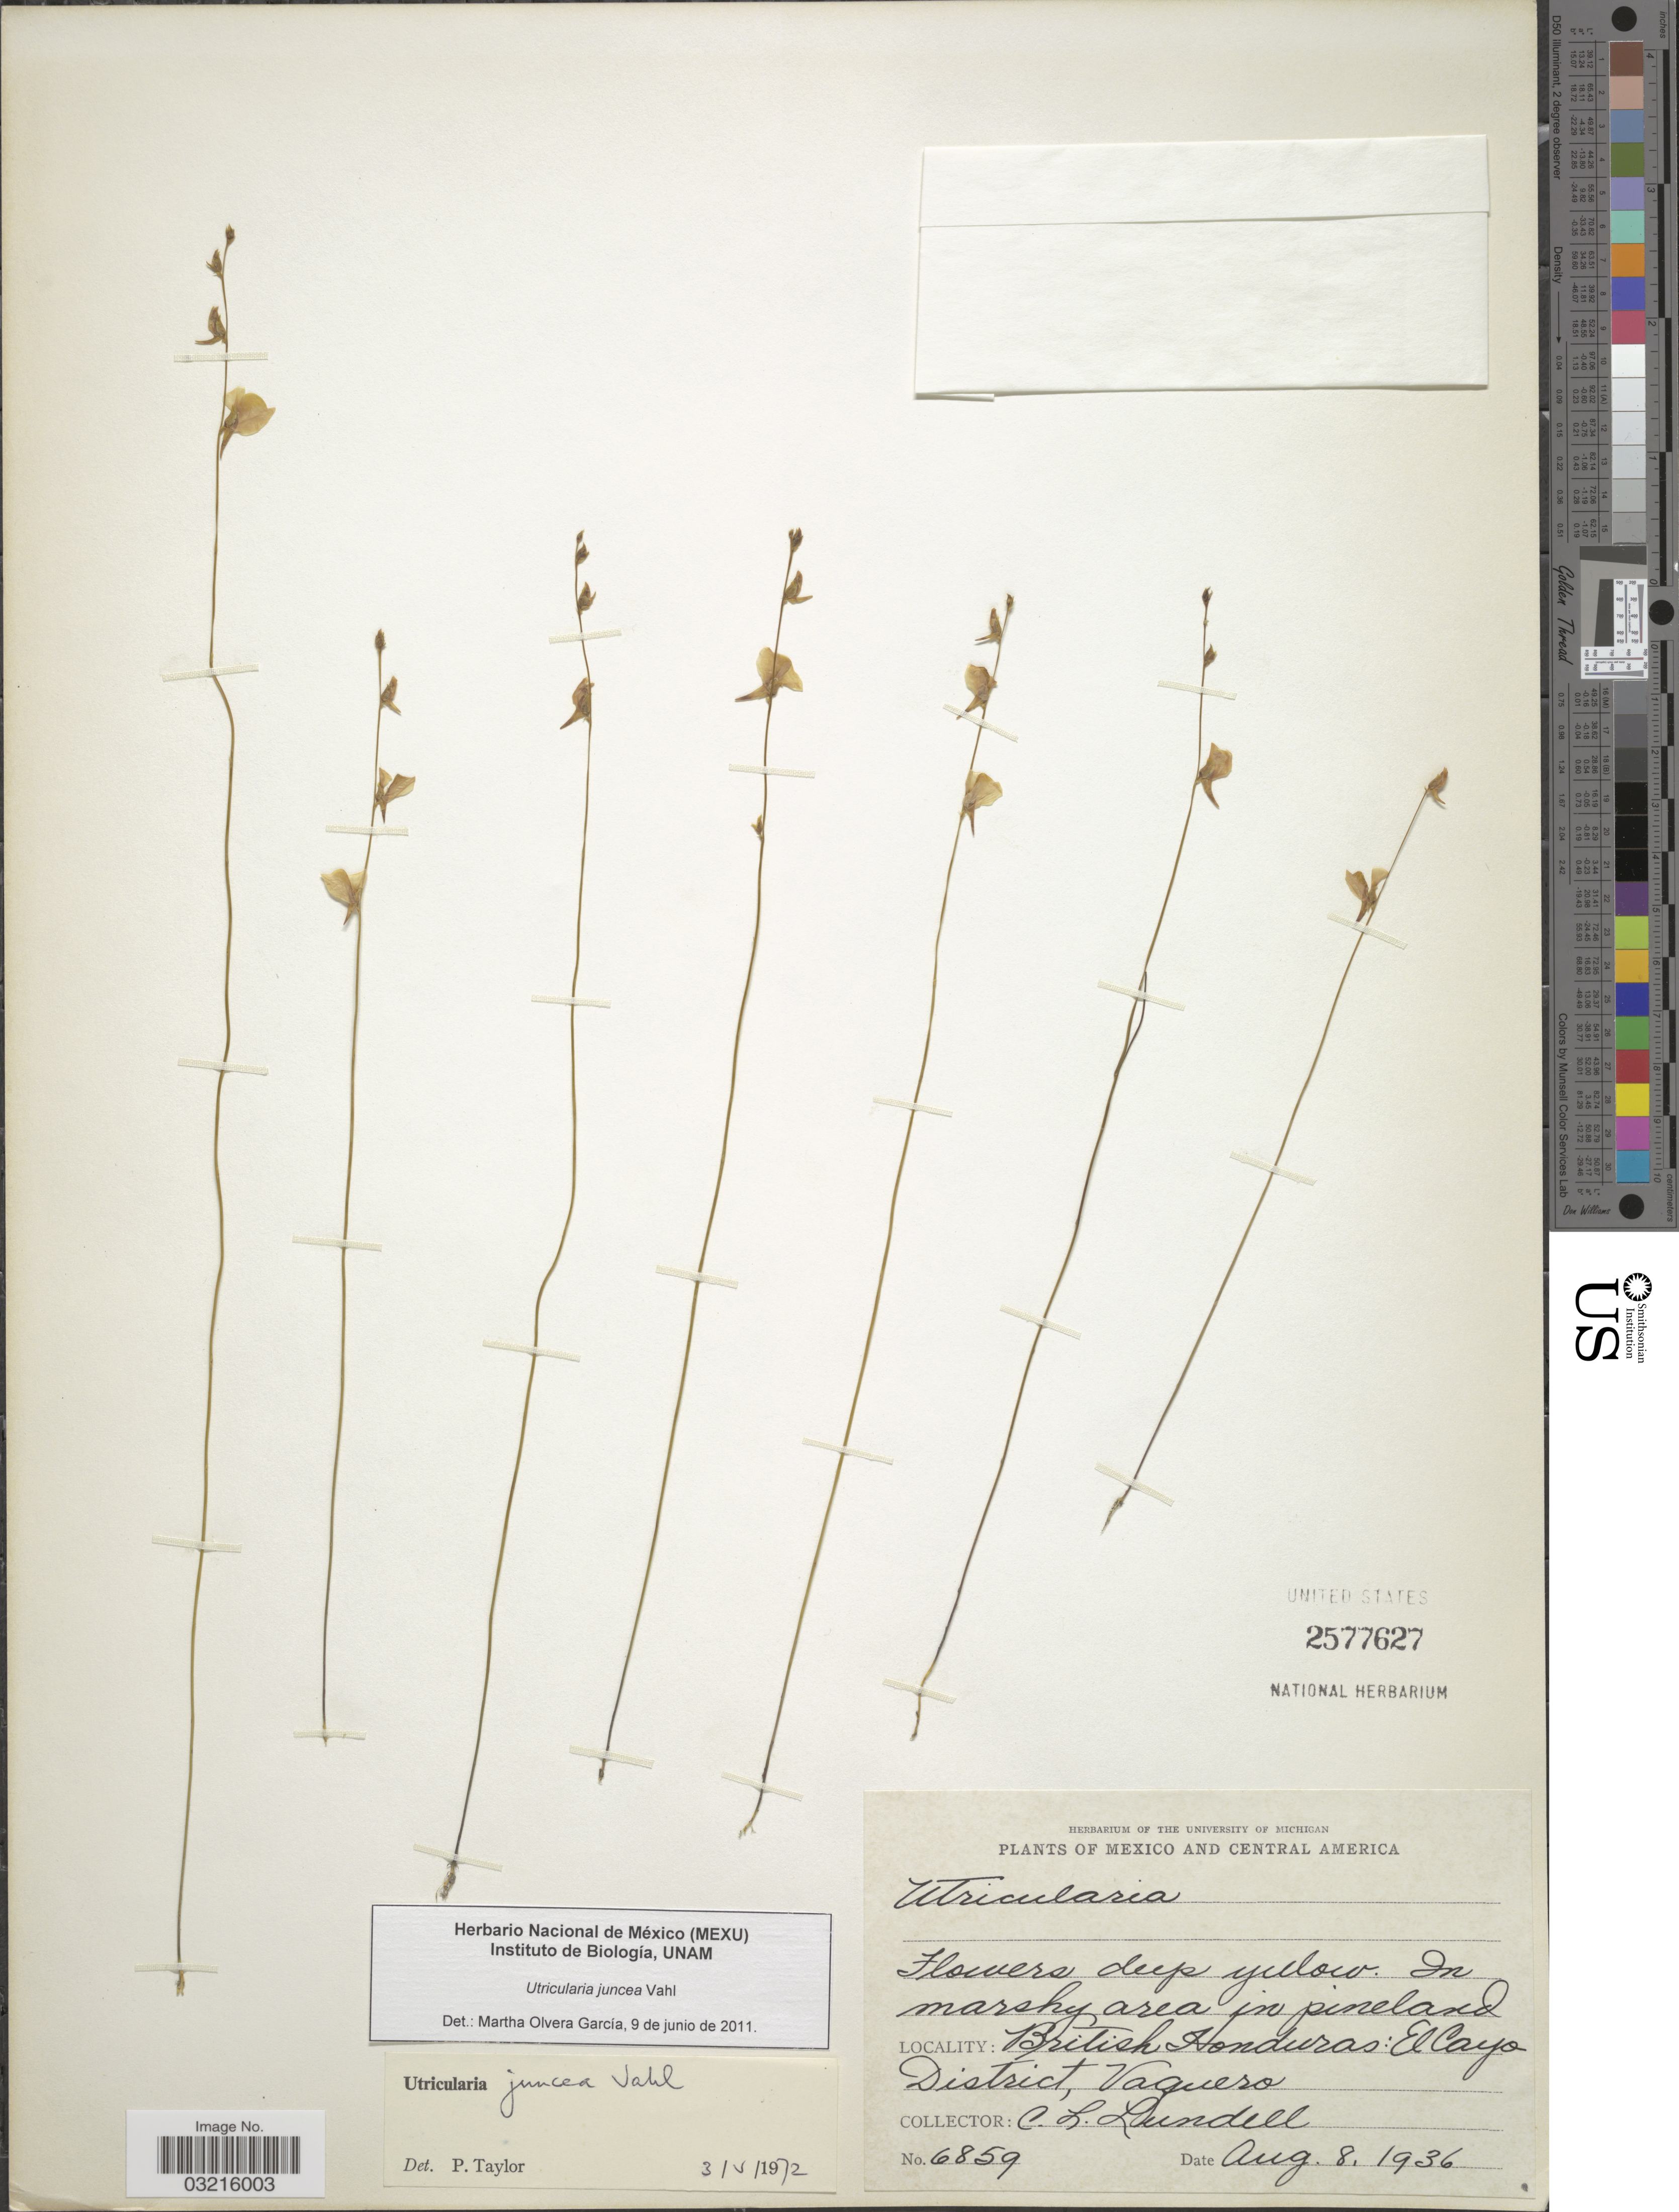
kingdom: Plantae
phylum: Tracheophyta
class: Magnoliopsida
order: Lamiales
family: Lentibulariaceae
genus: Utricularia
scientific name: Utricularia juncea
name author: Vahl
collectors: C. L. Lundell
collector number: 6859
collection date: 1936-08-08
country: Belize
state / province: Cayo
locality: British Honduras: El Cayo District, Vaguero.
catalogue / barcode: US 2577627